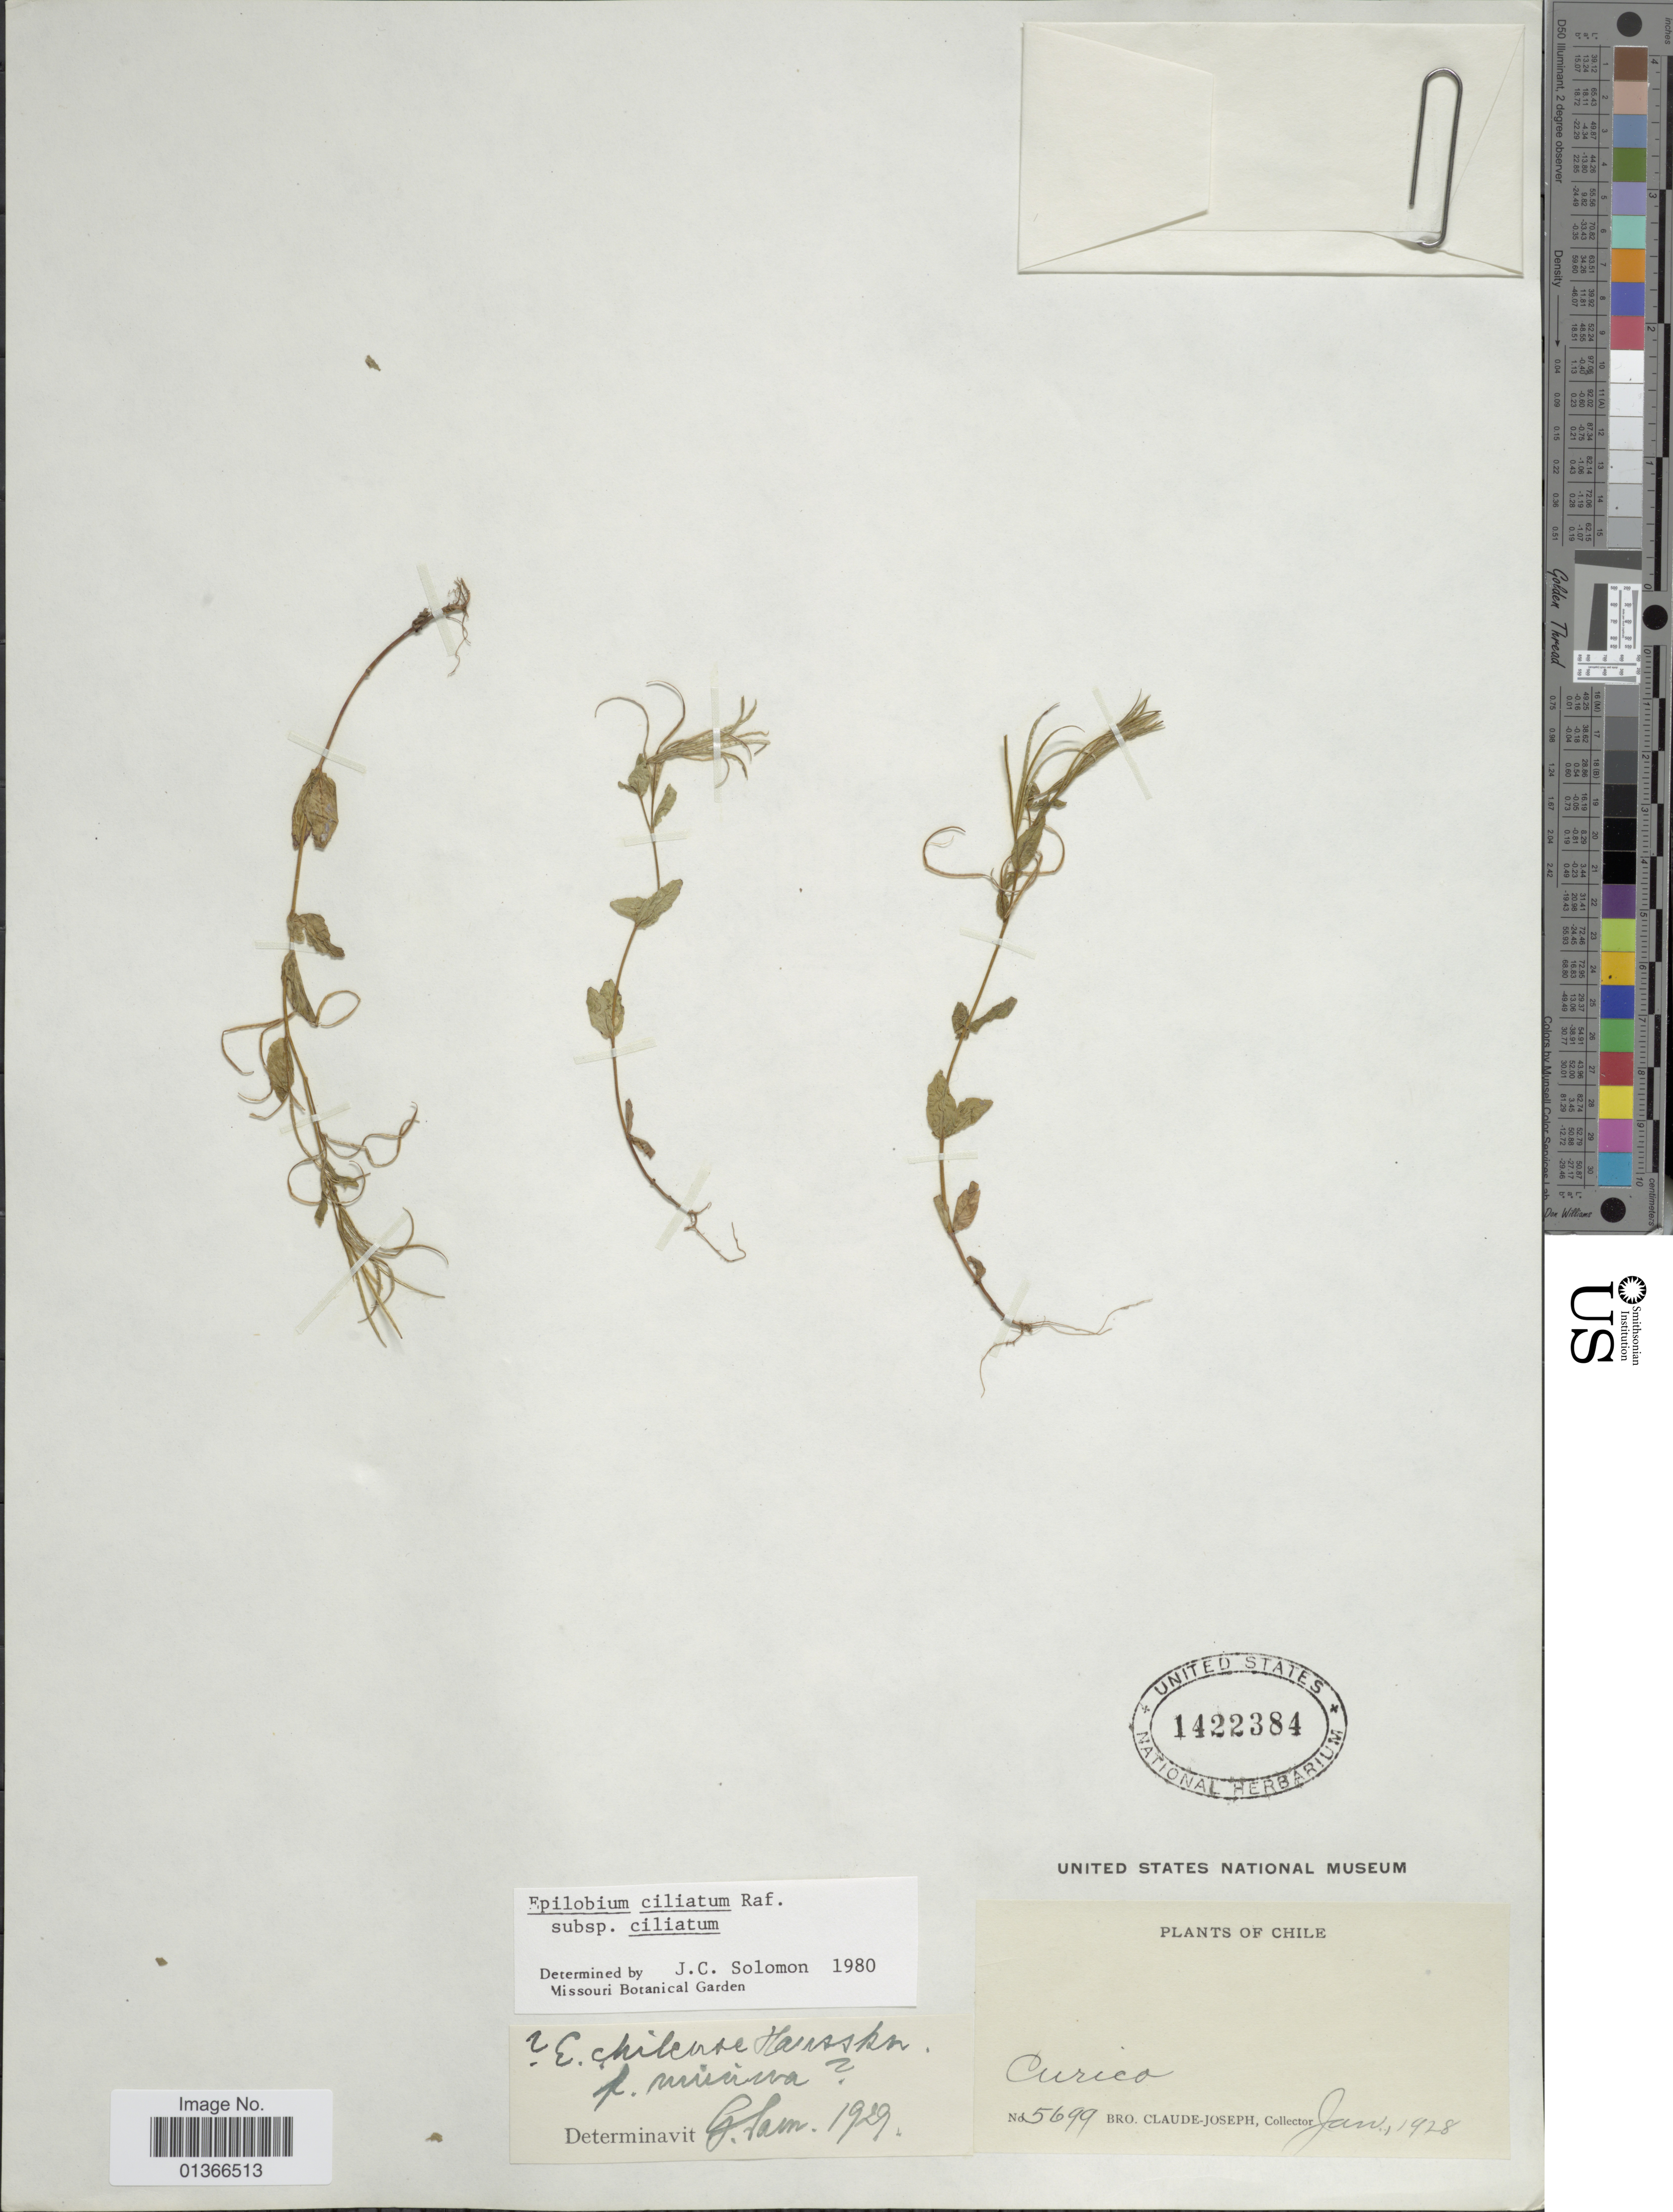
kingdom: Plantae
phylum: Tracheophyta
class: Magnoliopsida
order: Myrtales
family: Onagraceae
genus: Epilobium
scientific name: Epilobium ciliatum subsp. ciliatum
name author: Raf.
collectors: Bro. Claude-Joseph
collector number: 5699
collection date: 1928-01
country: Chile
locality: Curico.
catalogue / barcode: US 1422384